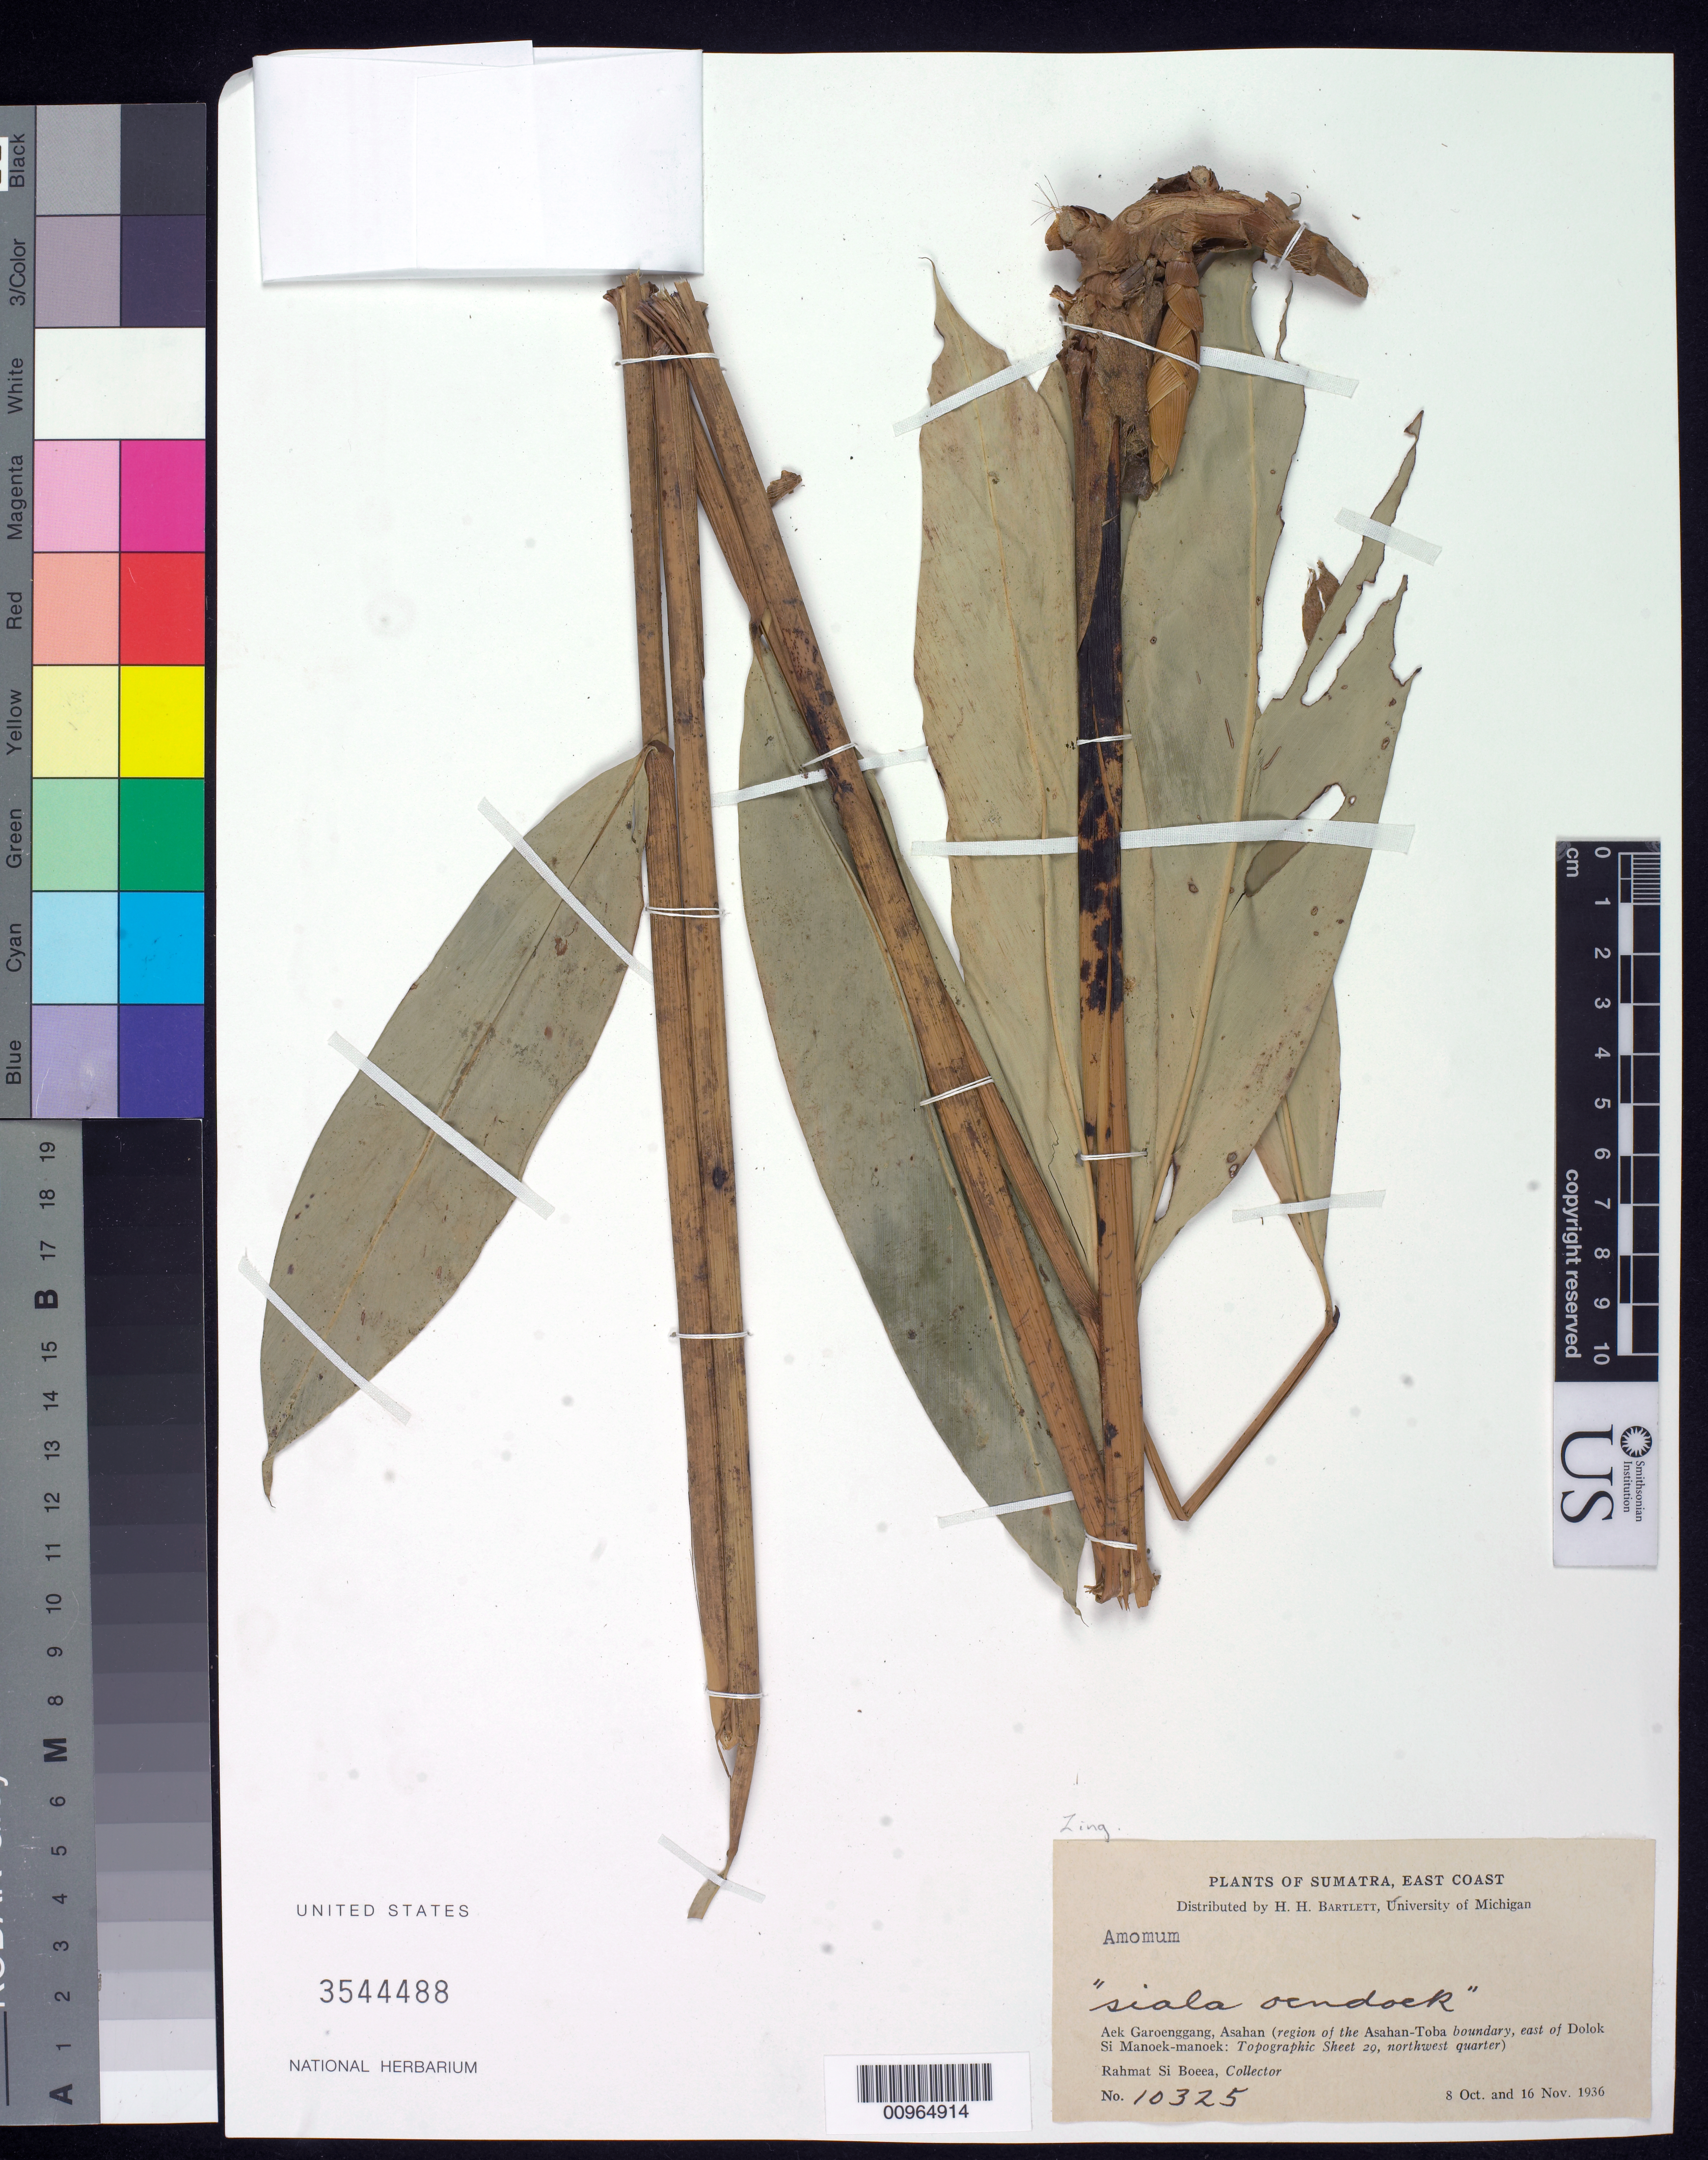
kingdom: Plantae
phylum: Tracheophyta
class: Liliopsida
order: Zingiberales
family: Zingiberaceae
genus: Zingiber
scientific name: Zingiber sp.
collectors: Rahmat Si Boeea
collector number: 10325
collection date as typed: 08 Oct 1936 and 16 Nov 1936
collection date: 1936-10-08,1936-11-16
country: Indonesia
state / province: Sumatra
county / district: Aceh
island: Sumatra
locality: Aek Garoenggang, Asahan (region of the Asahan-Toba boundary, east of Dolok Si Manoek-manoek: Topographic Sheet 29, northwest quarter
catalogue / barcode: US 3544488